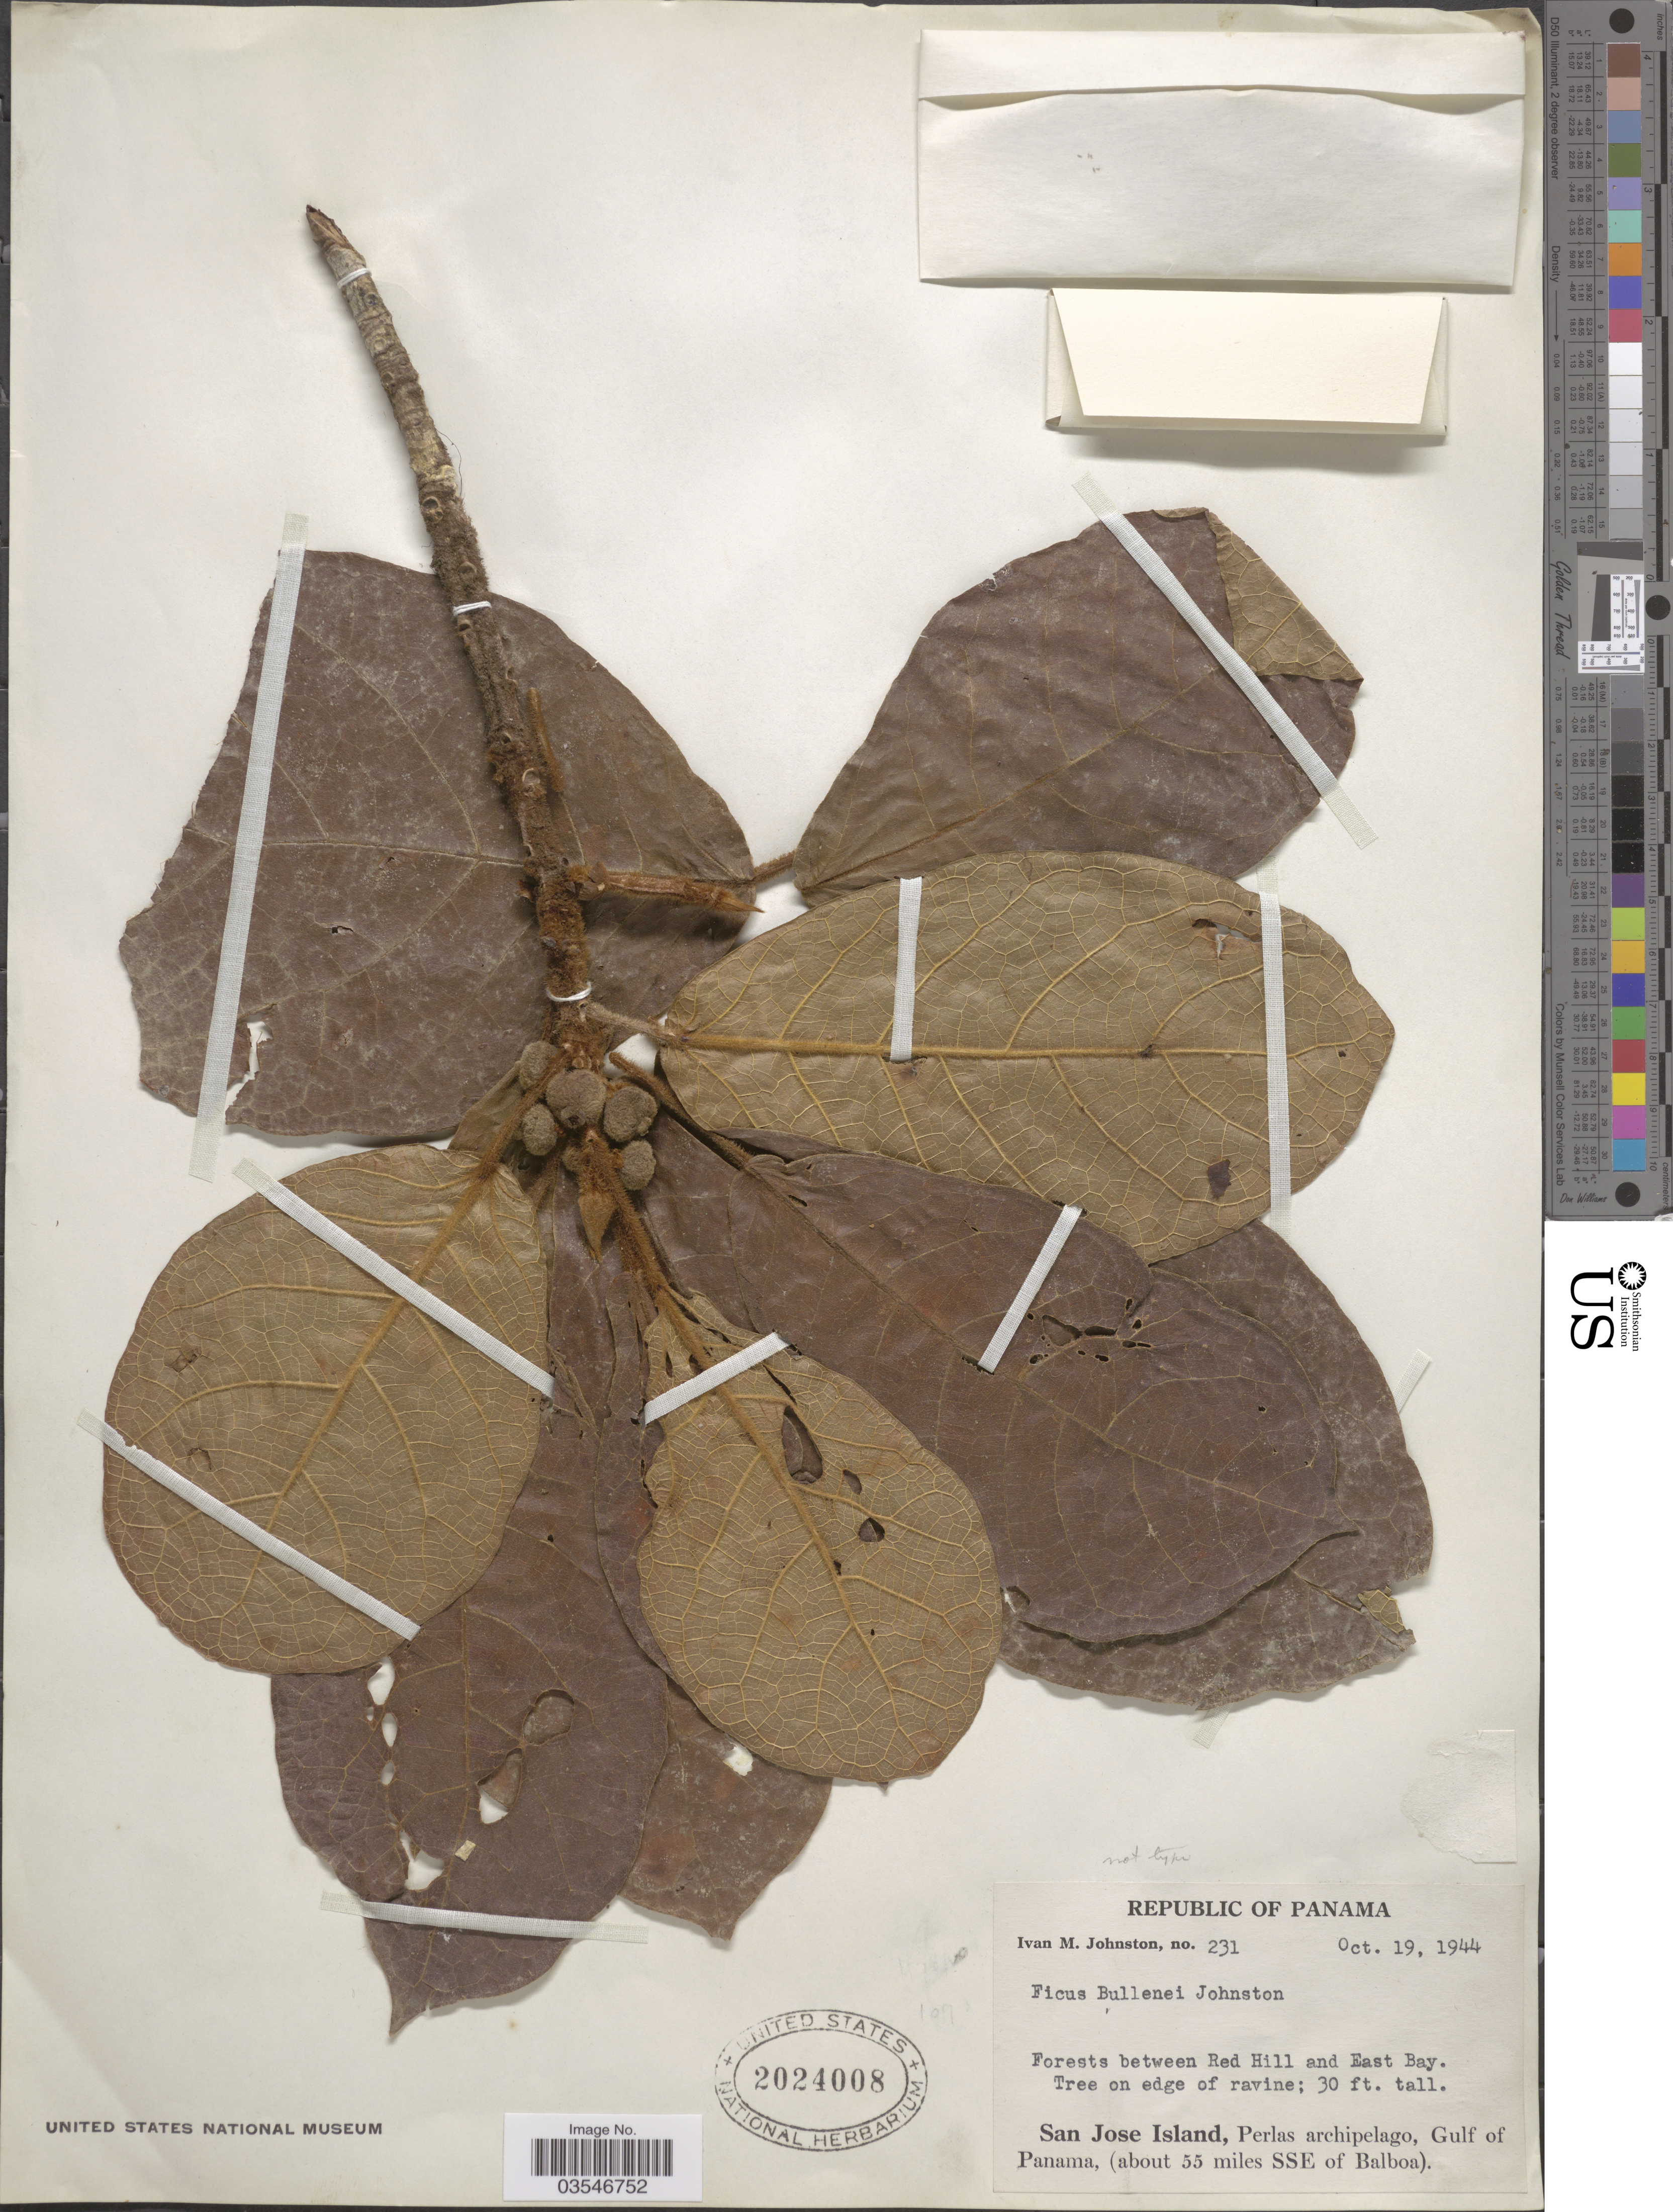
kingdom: Plantae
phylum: Tracheophyta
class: Magnoliopsida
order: Rosales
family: Moraceae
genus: Ficus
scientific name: Ficus bullenei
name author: I.M. Johnst.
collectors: I.M. Johnston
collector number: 231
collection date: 1944-10-19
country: Panama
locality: Forests between Red Hill and East Bay. San Jose Island, Perlas archipelago, Gulf of Panama, (about 55 miles SSE of Balboa).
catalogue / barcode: US 2024008